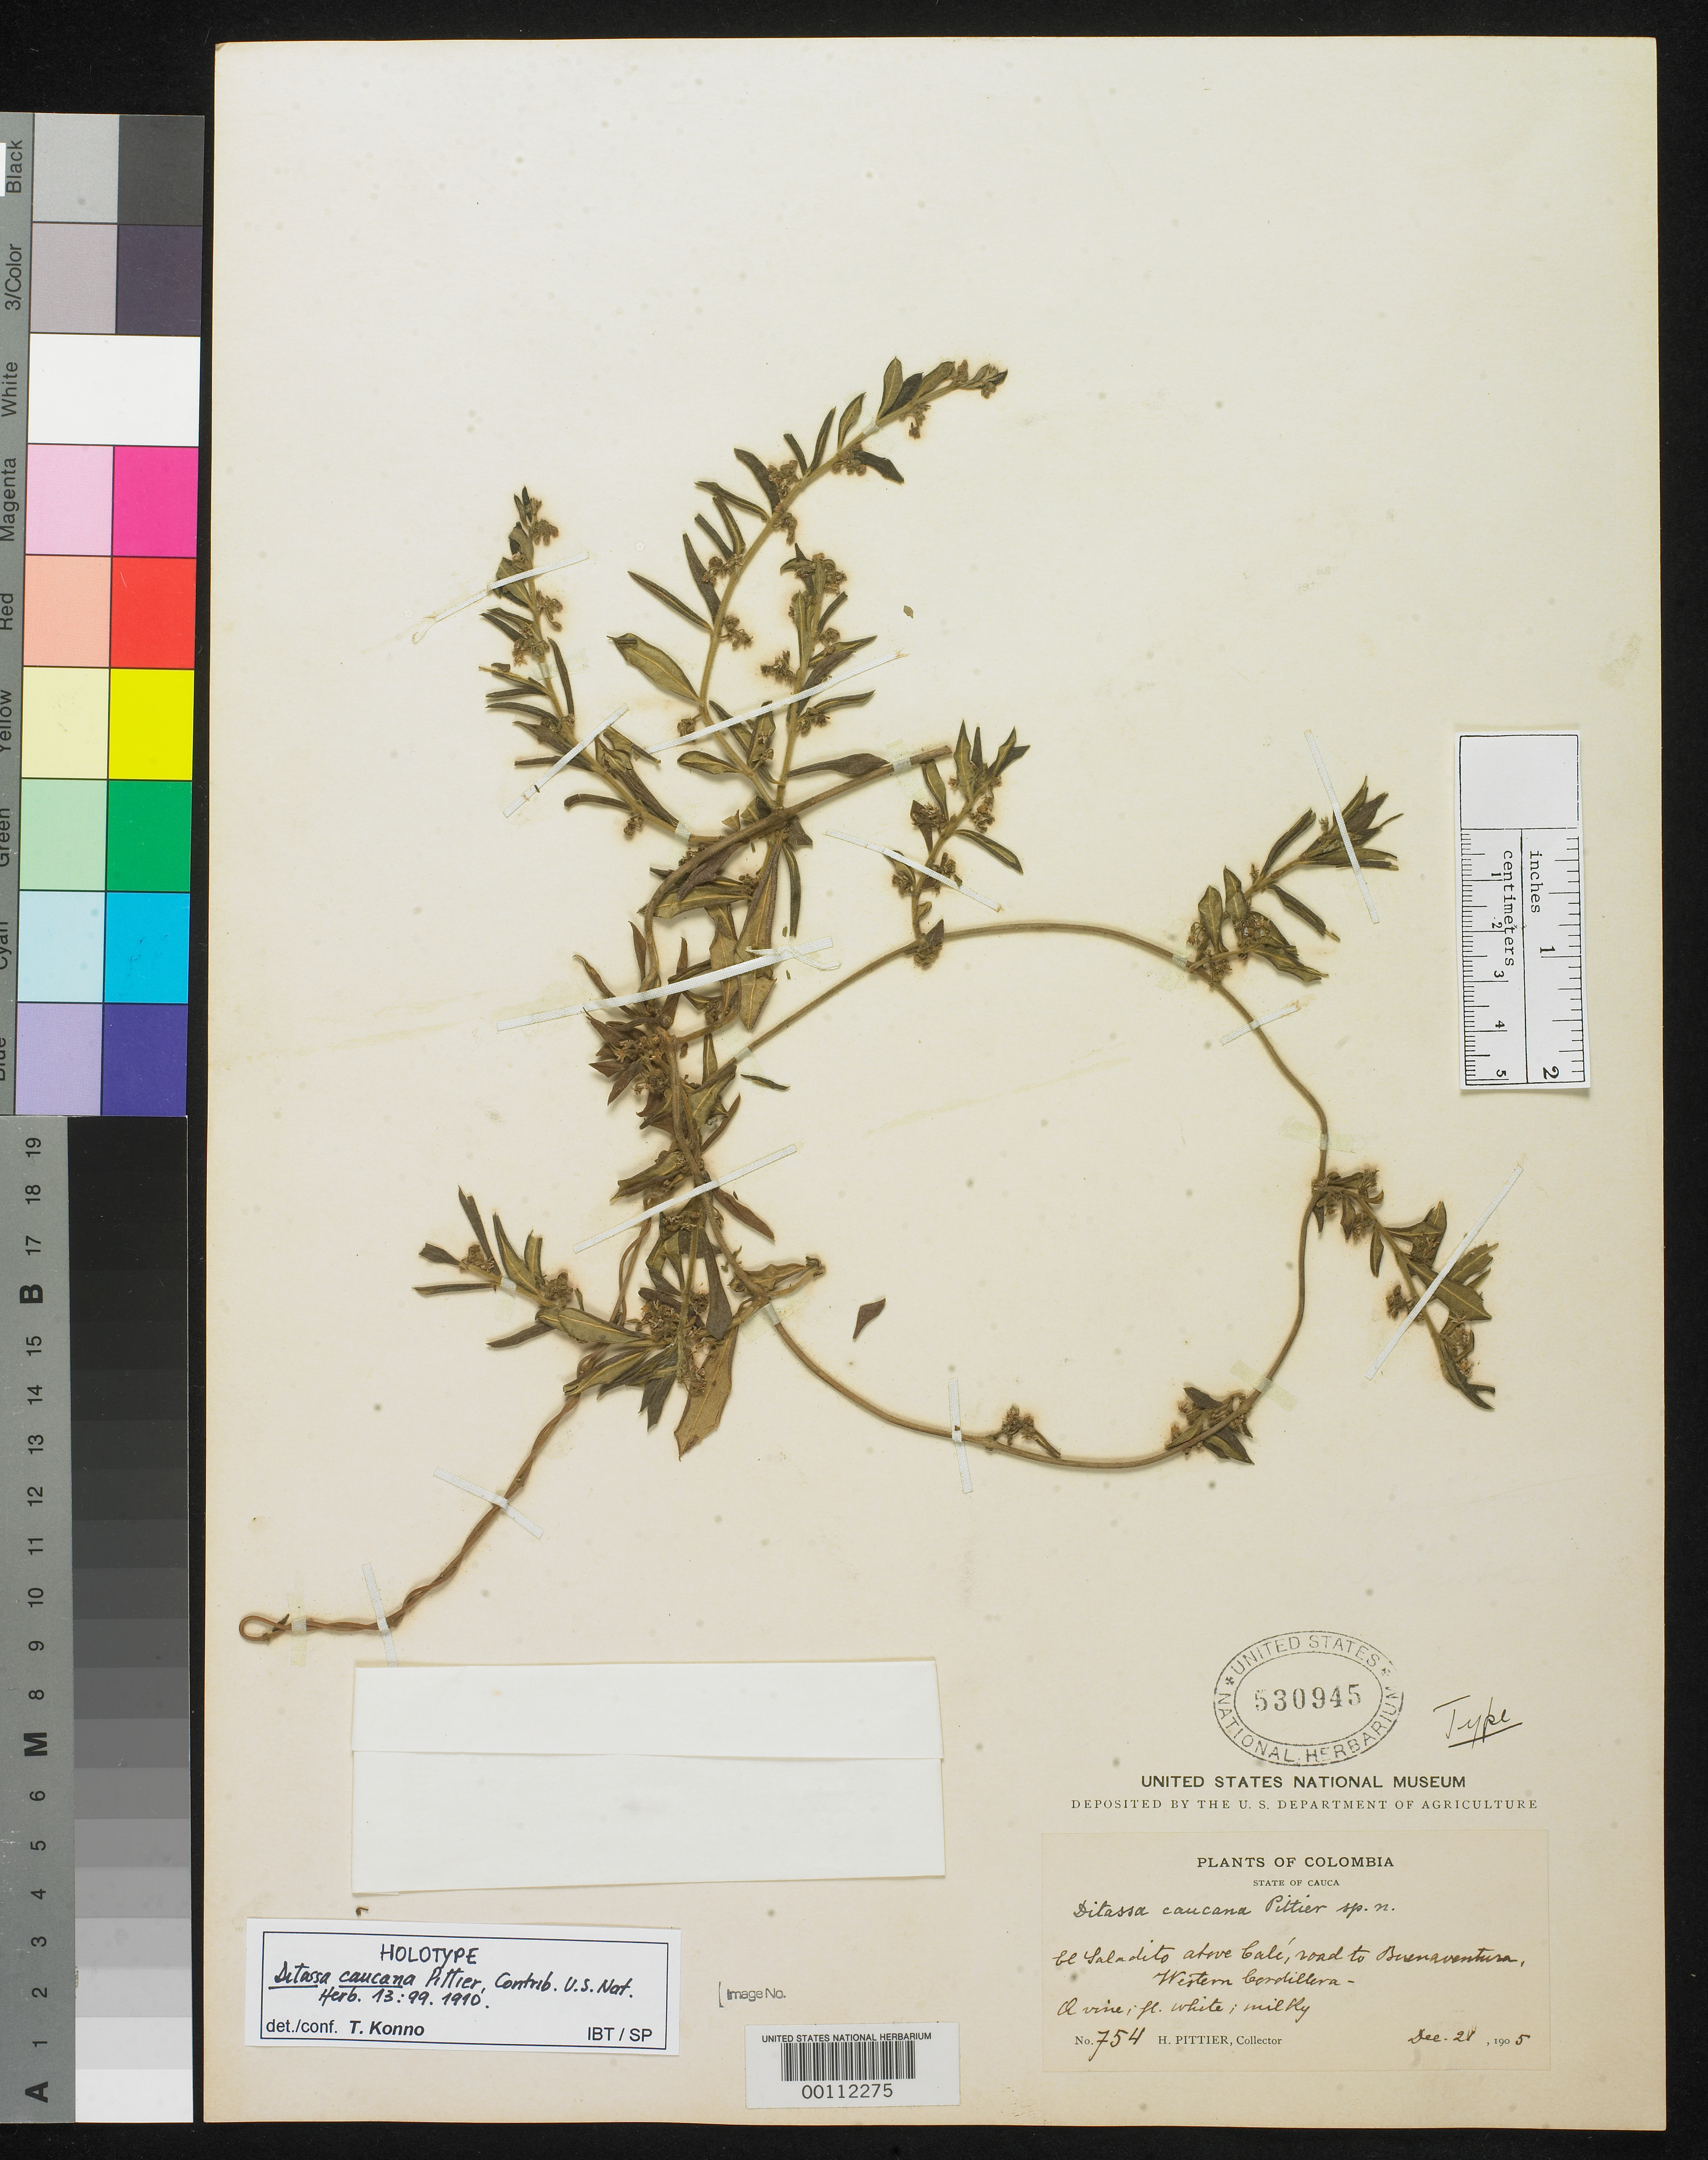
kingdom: Plantae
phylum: Tracheophyta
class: Magnoliopsida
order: Gentianales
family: Apocynaceae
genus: Ditassa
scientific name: Ditassa caucana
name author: Pittier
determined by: Konno, T.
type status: Holotype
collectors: H. F. Pittier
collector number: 754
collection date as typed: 21 Dec 1905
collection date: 1905-12-21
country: Colombia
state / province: Valle del Cauca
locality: El Saladito above Cali, road to Buena Ventura.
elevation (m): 1800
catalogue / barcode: US 530945